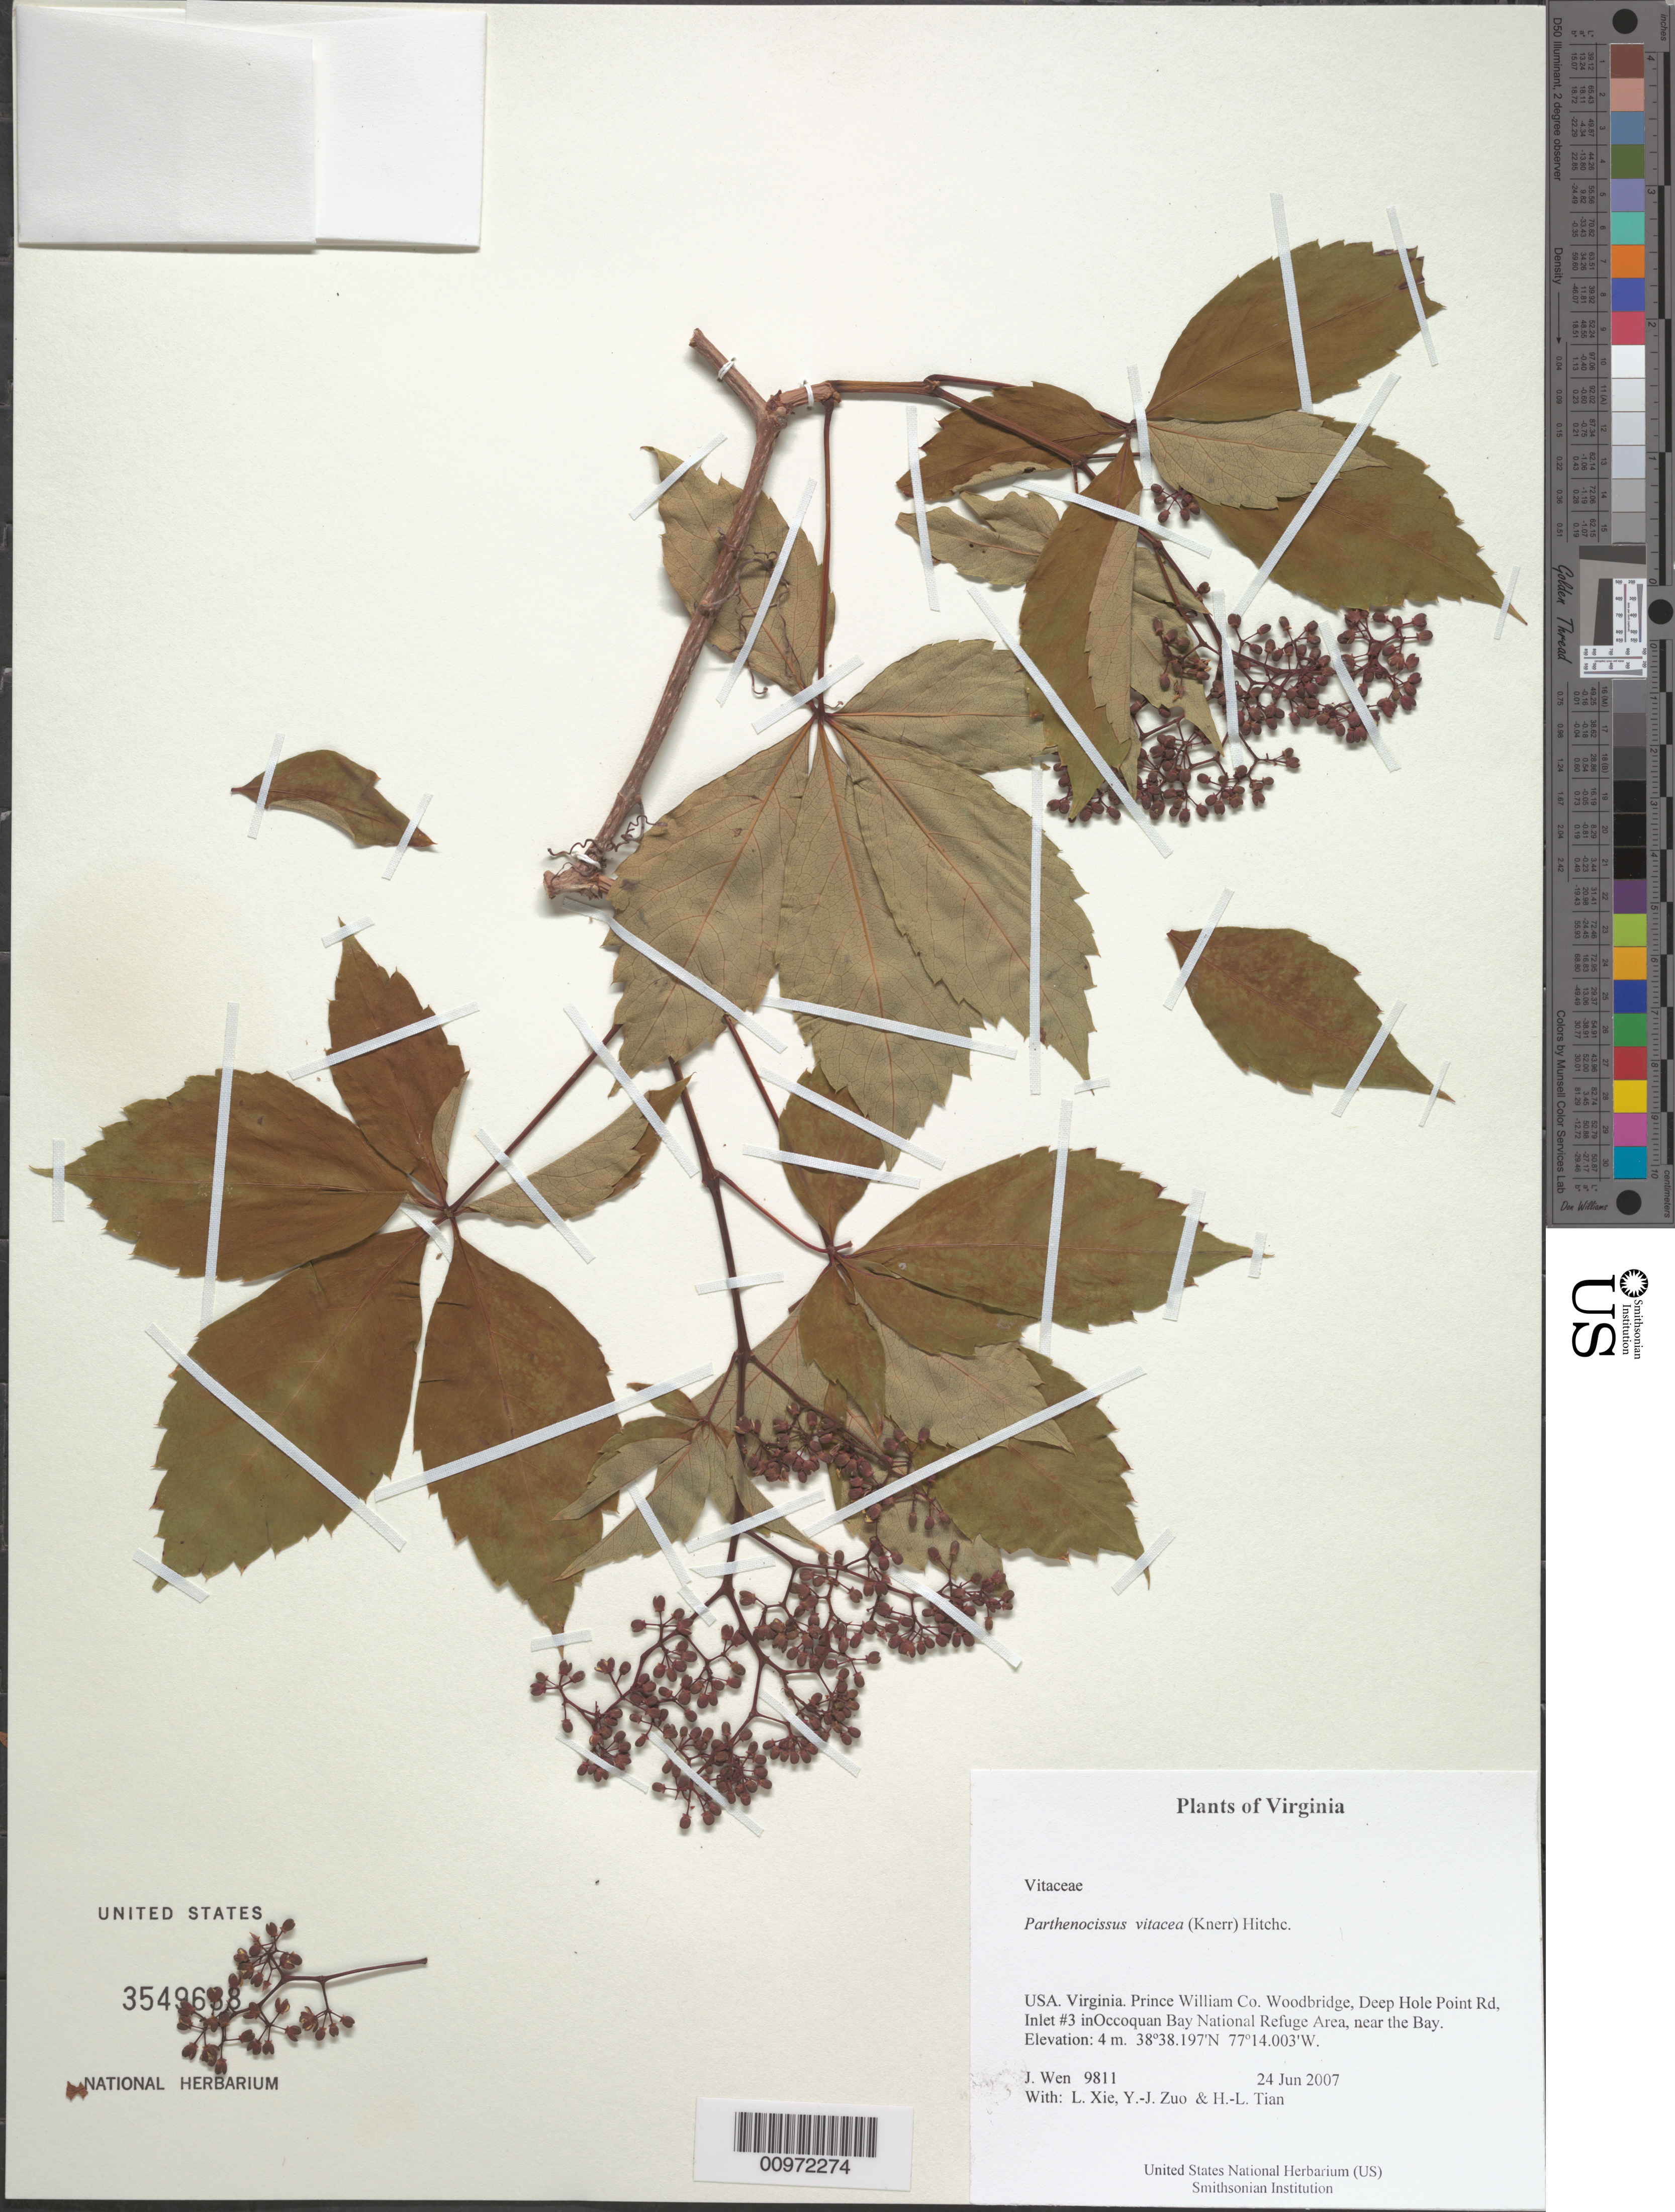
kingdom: Plantae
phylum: Tracheophyta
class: Magnoliopsida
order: Vitales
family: Vitaceae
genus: Parthenocissus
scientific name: Parthenocissus vitacea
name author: (Knerr) Hitchc.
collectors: J. Wen, L. Xie, Y. Zuo & H. Tian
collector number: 9811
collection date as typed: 24 Jun 2007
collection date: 2007-06-24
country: United States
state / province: Virginia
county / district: Prince William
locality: Woodbridge, Deep Hole Point Rd, Inlet #3 inOccoquan Bay National Refuge Area, near the Bay.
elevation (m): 4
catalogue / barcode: US 3549638